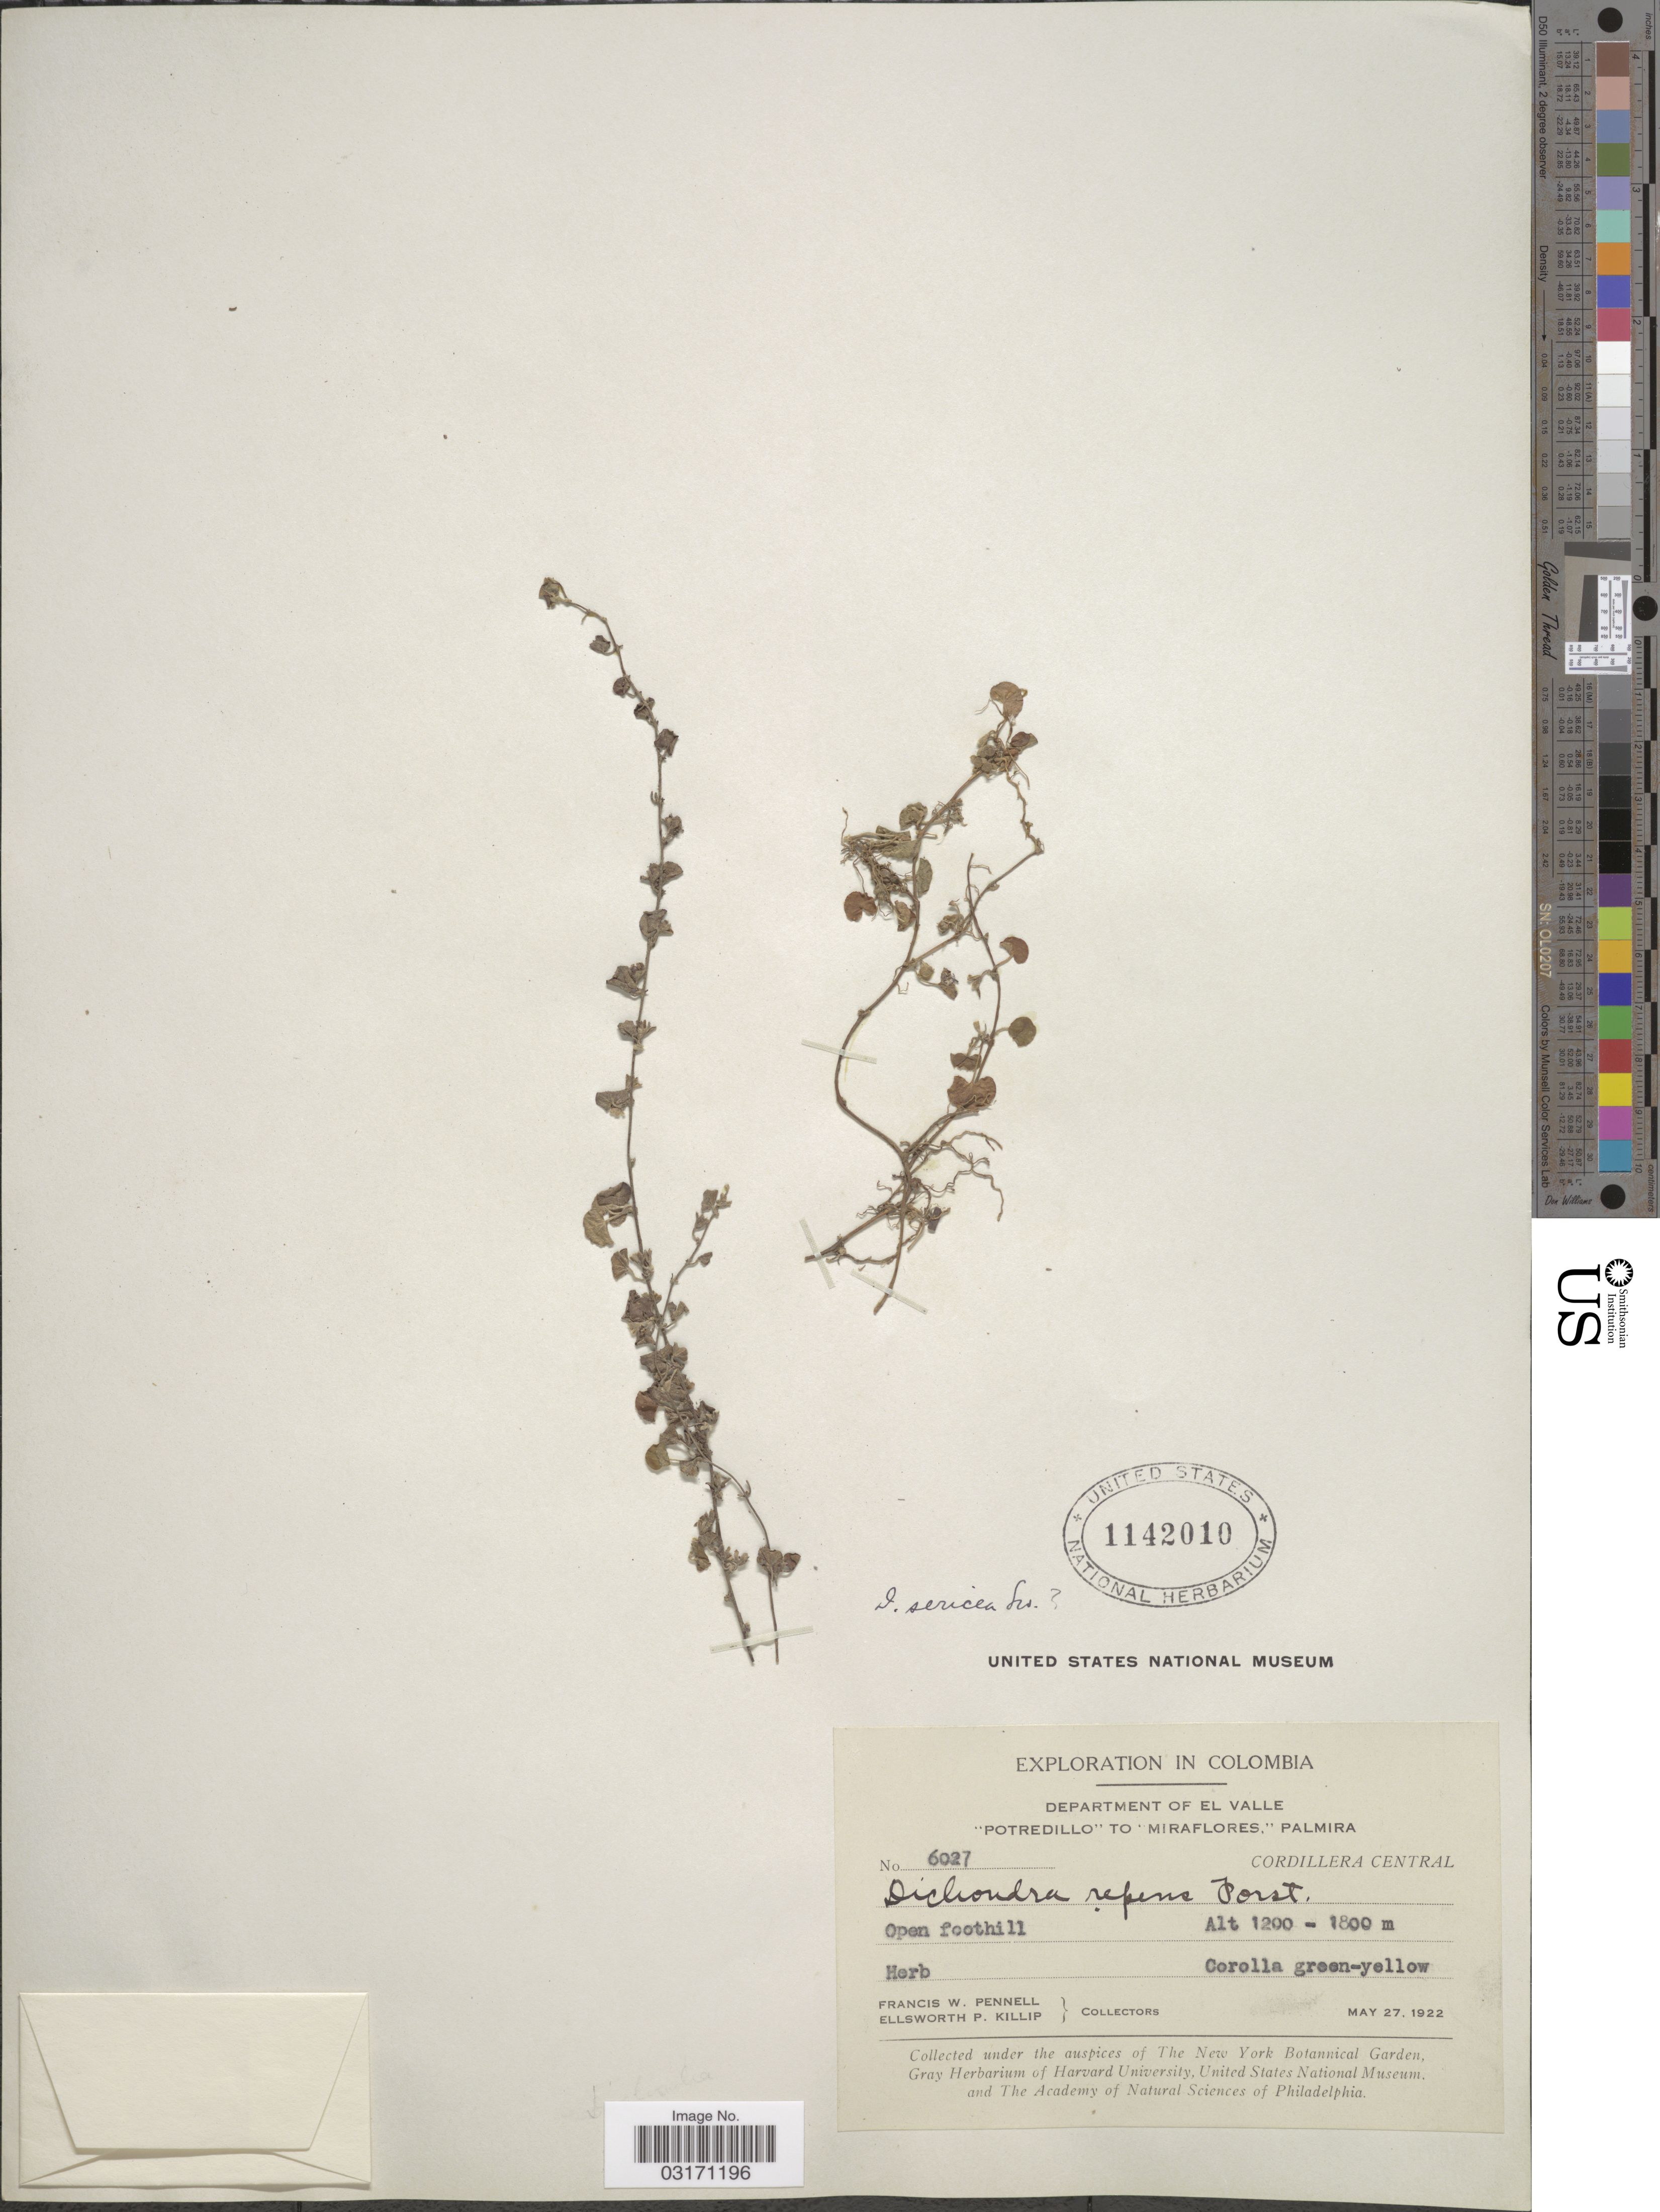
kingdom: Plantae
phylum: Tracheophyta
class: Magnoliopsida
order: Solanales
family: Convolvulaceae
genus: Dichondra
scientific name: Dichondra repens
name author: J.R. Forst. & G. Forst.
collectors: F. W. Pennell & E. P. Killip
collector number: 6027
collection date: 1922-05-27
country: Colombia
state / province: Valle del Cauca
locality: Department of El Valle. "Potredillo" to "Miraflores", Palmira. Cordillera Central.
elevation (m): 1200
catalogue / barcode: US 1142010